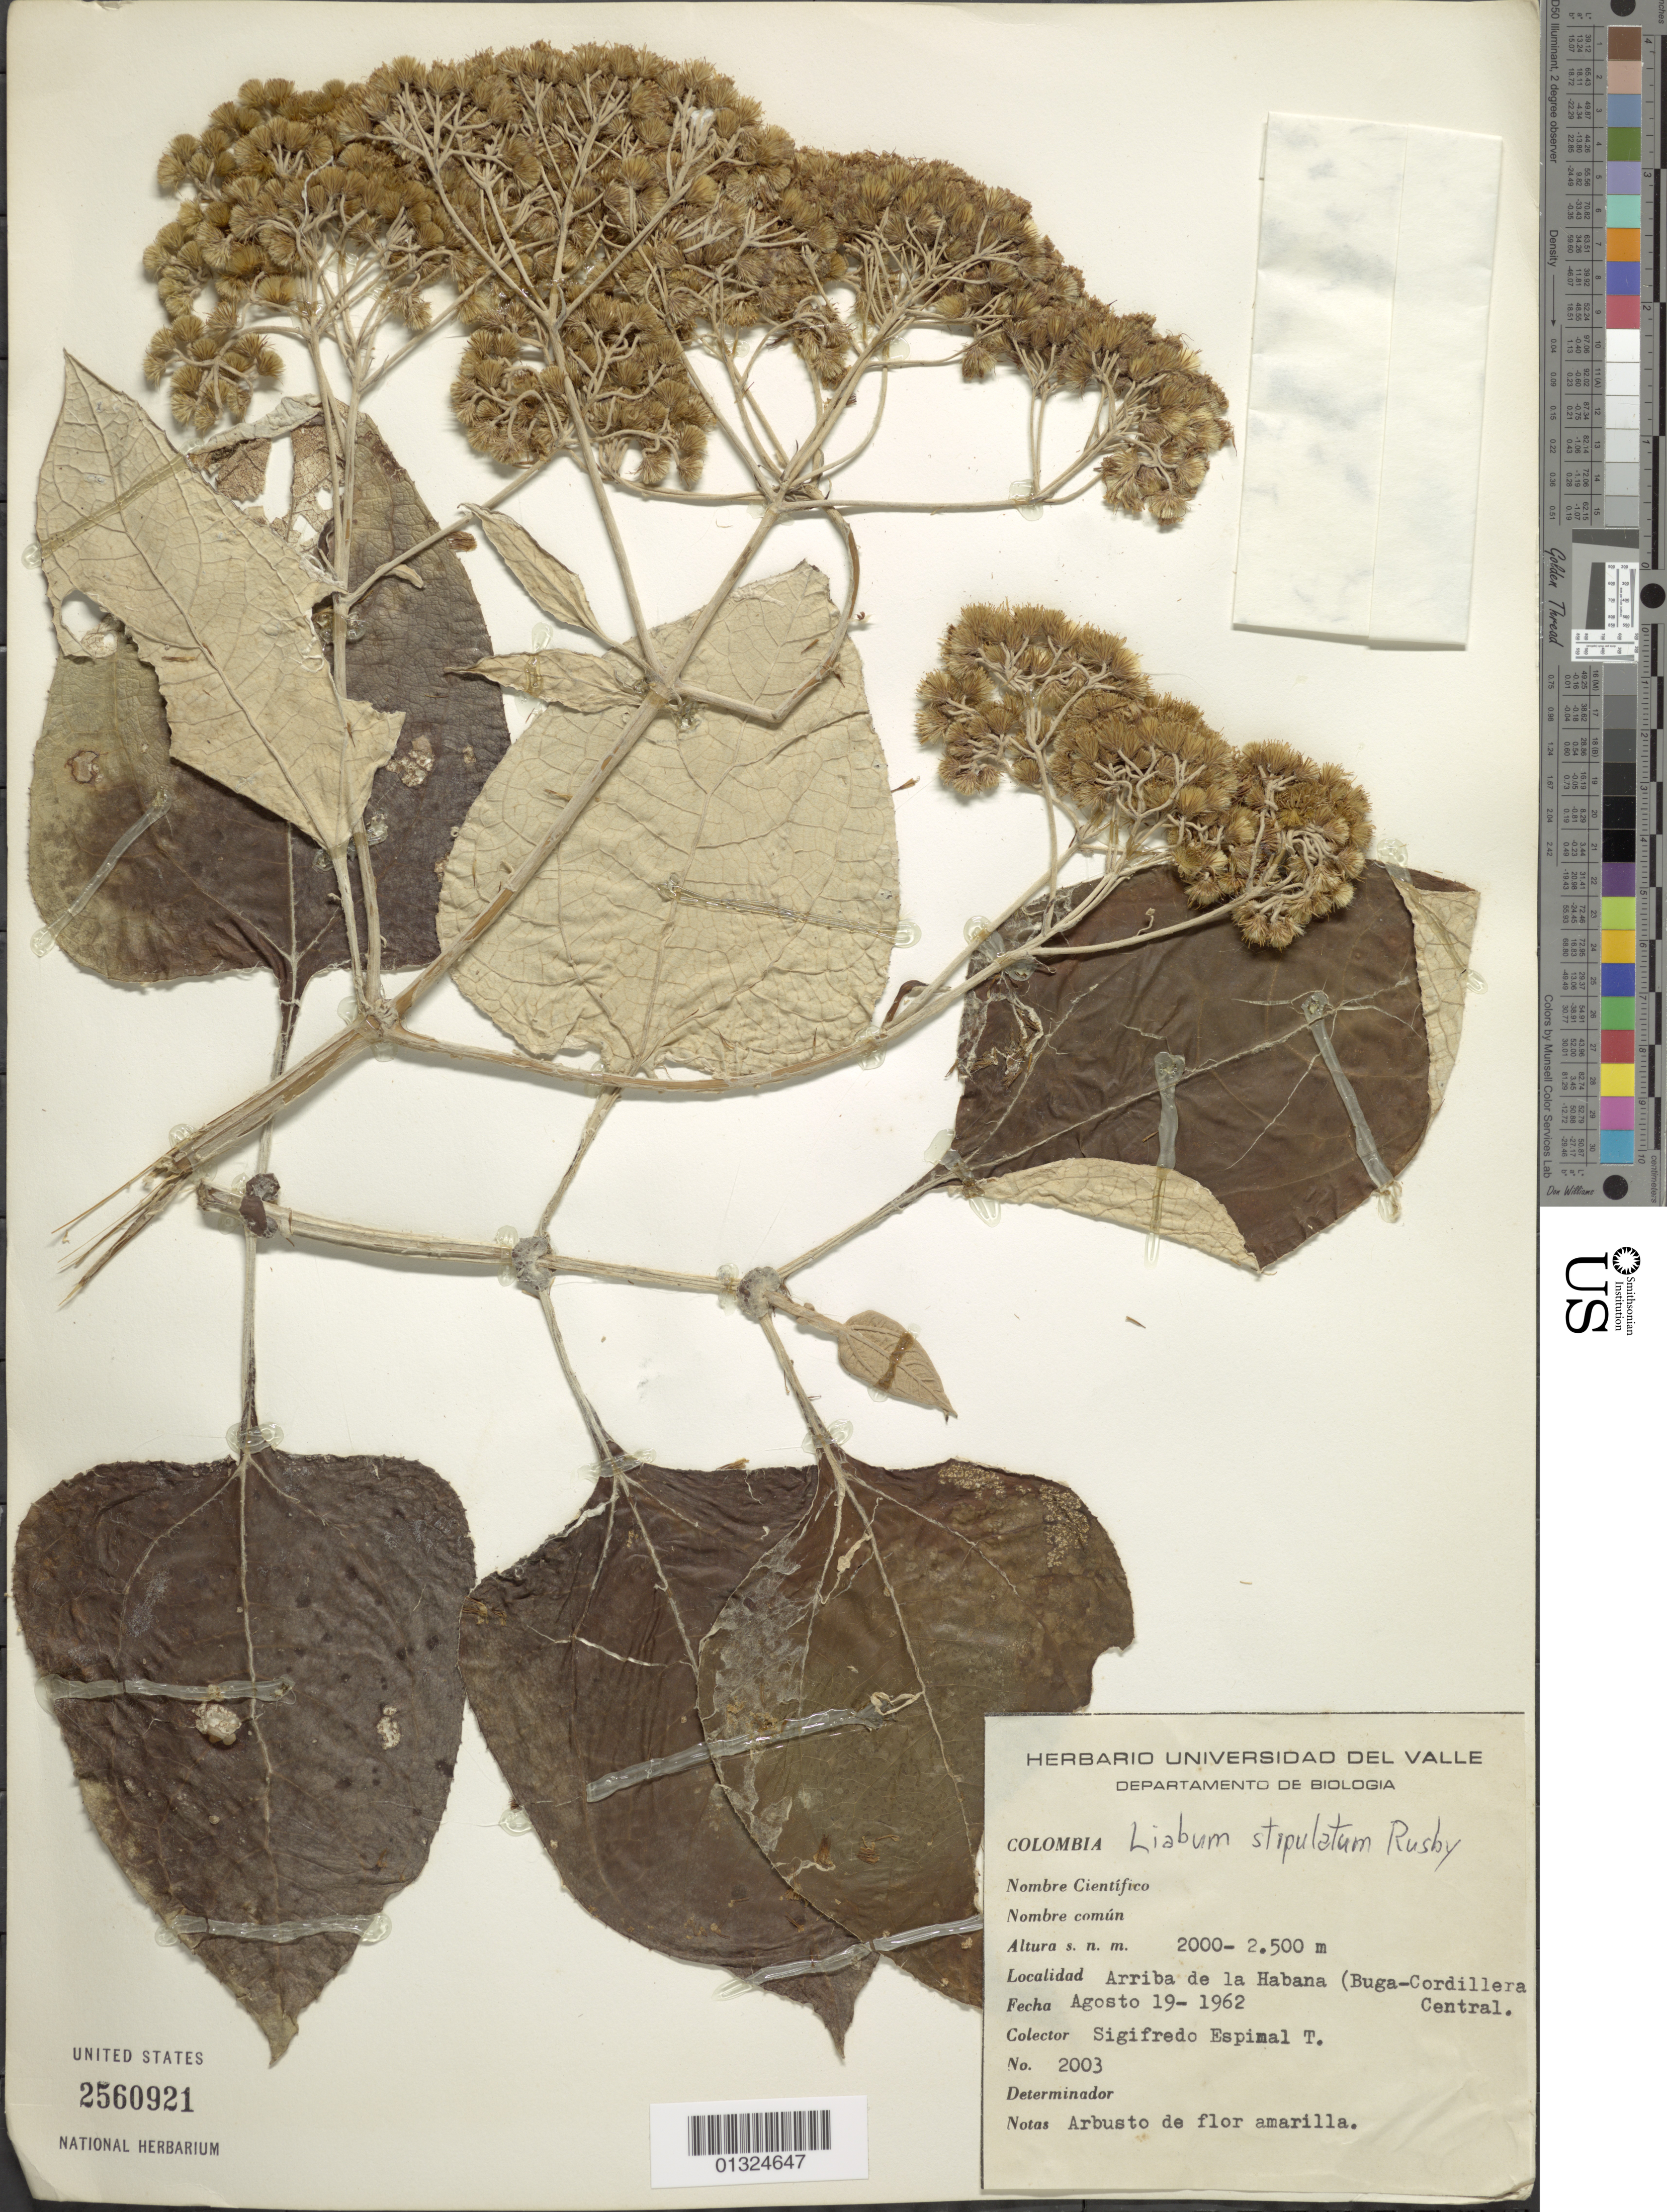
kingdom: Plantae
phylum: Tracheophyta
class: Magnoliopsida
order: Asterales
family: Asteraceae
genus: Liabum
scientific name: Liabum stipulatum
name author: Rusby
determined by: Robinson, Harold E., (US)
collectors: T. S. Espinal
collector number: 2003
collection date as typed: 19 August 1962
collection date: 1962-08-19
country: Colombia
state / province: Cordillera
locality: Cordillera Central, Buga. Arriba de la Habana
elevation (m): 2000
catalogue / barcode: US 2560921